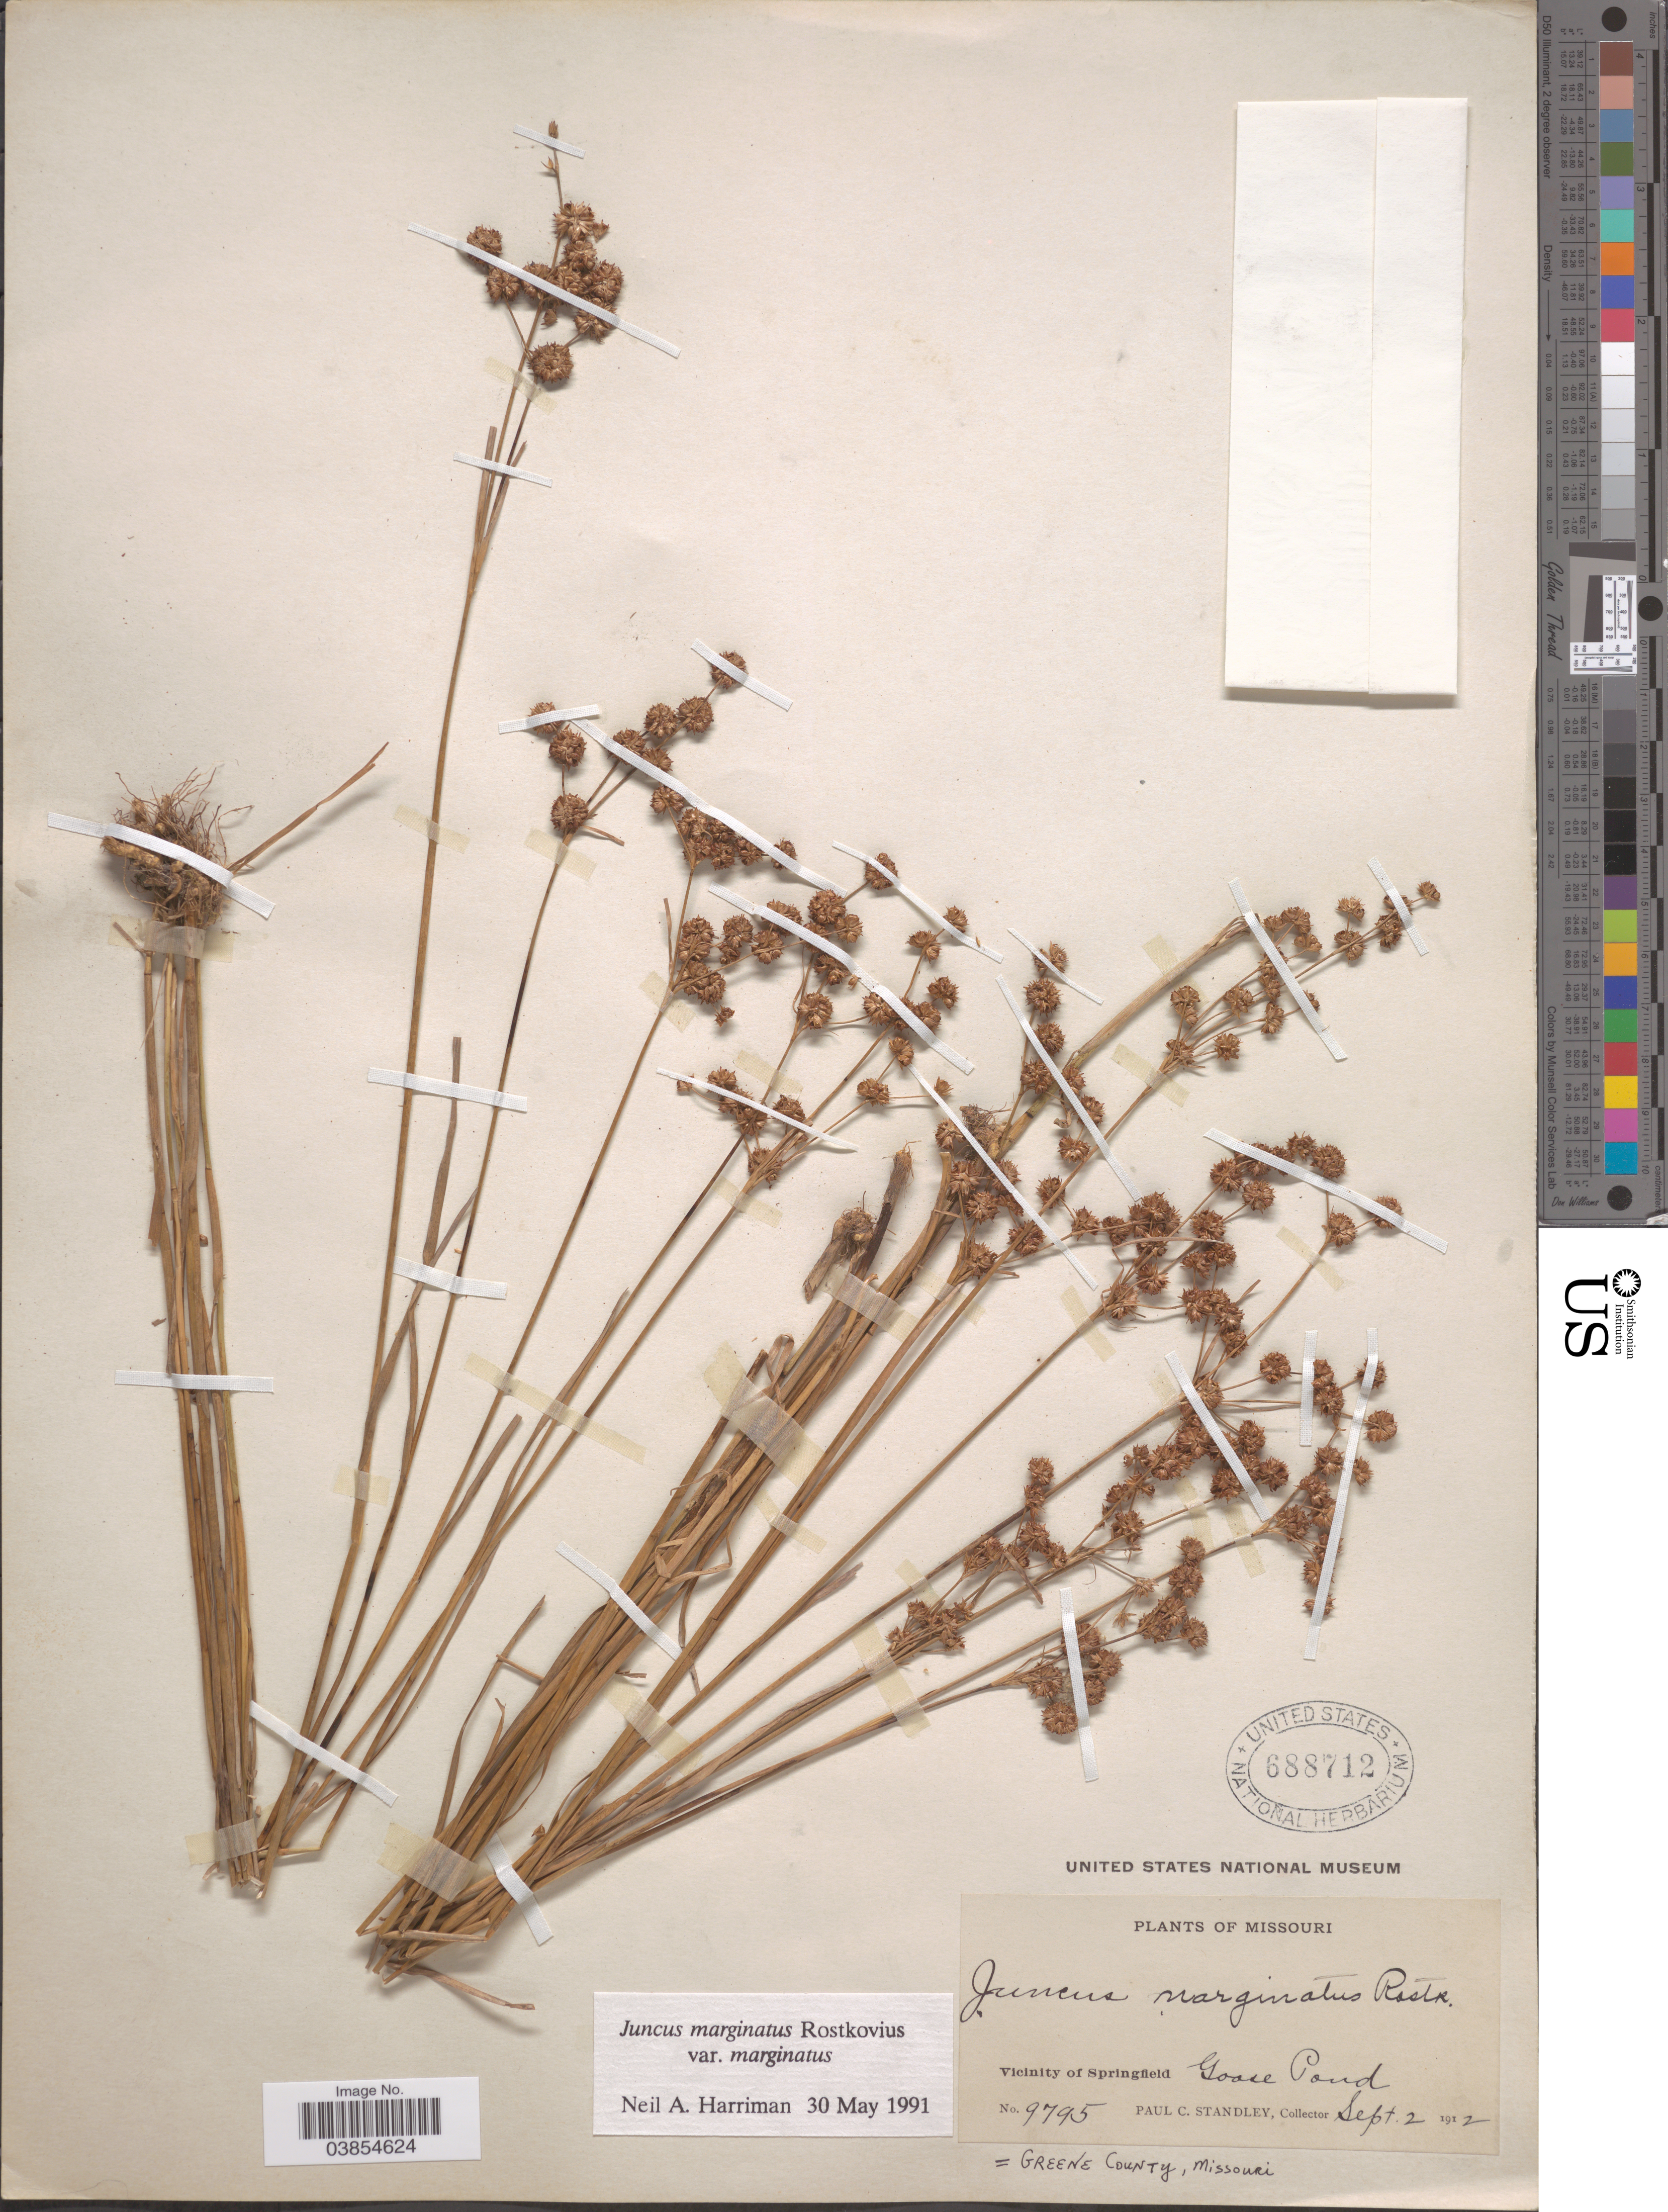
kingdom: Plantae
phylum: Tracheophyta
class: Liliopsida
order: Poales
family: Juncaceae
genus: Juncus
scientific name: Juncus marginatus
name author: Rostk.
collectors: P. C. Standley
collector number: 9795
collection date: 1912-09-02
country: United States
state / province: Missouri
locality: Vicinity of Springfield. Goose Pond. Greene County.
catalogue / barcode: US 688712